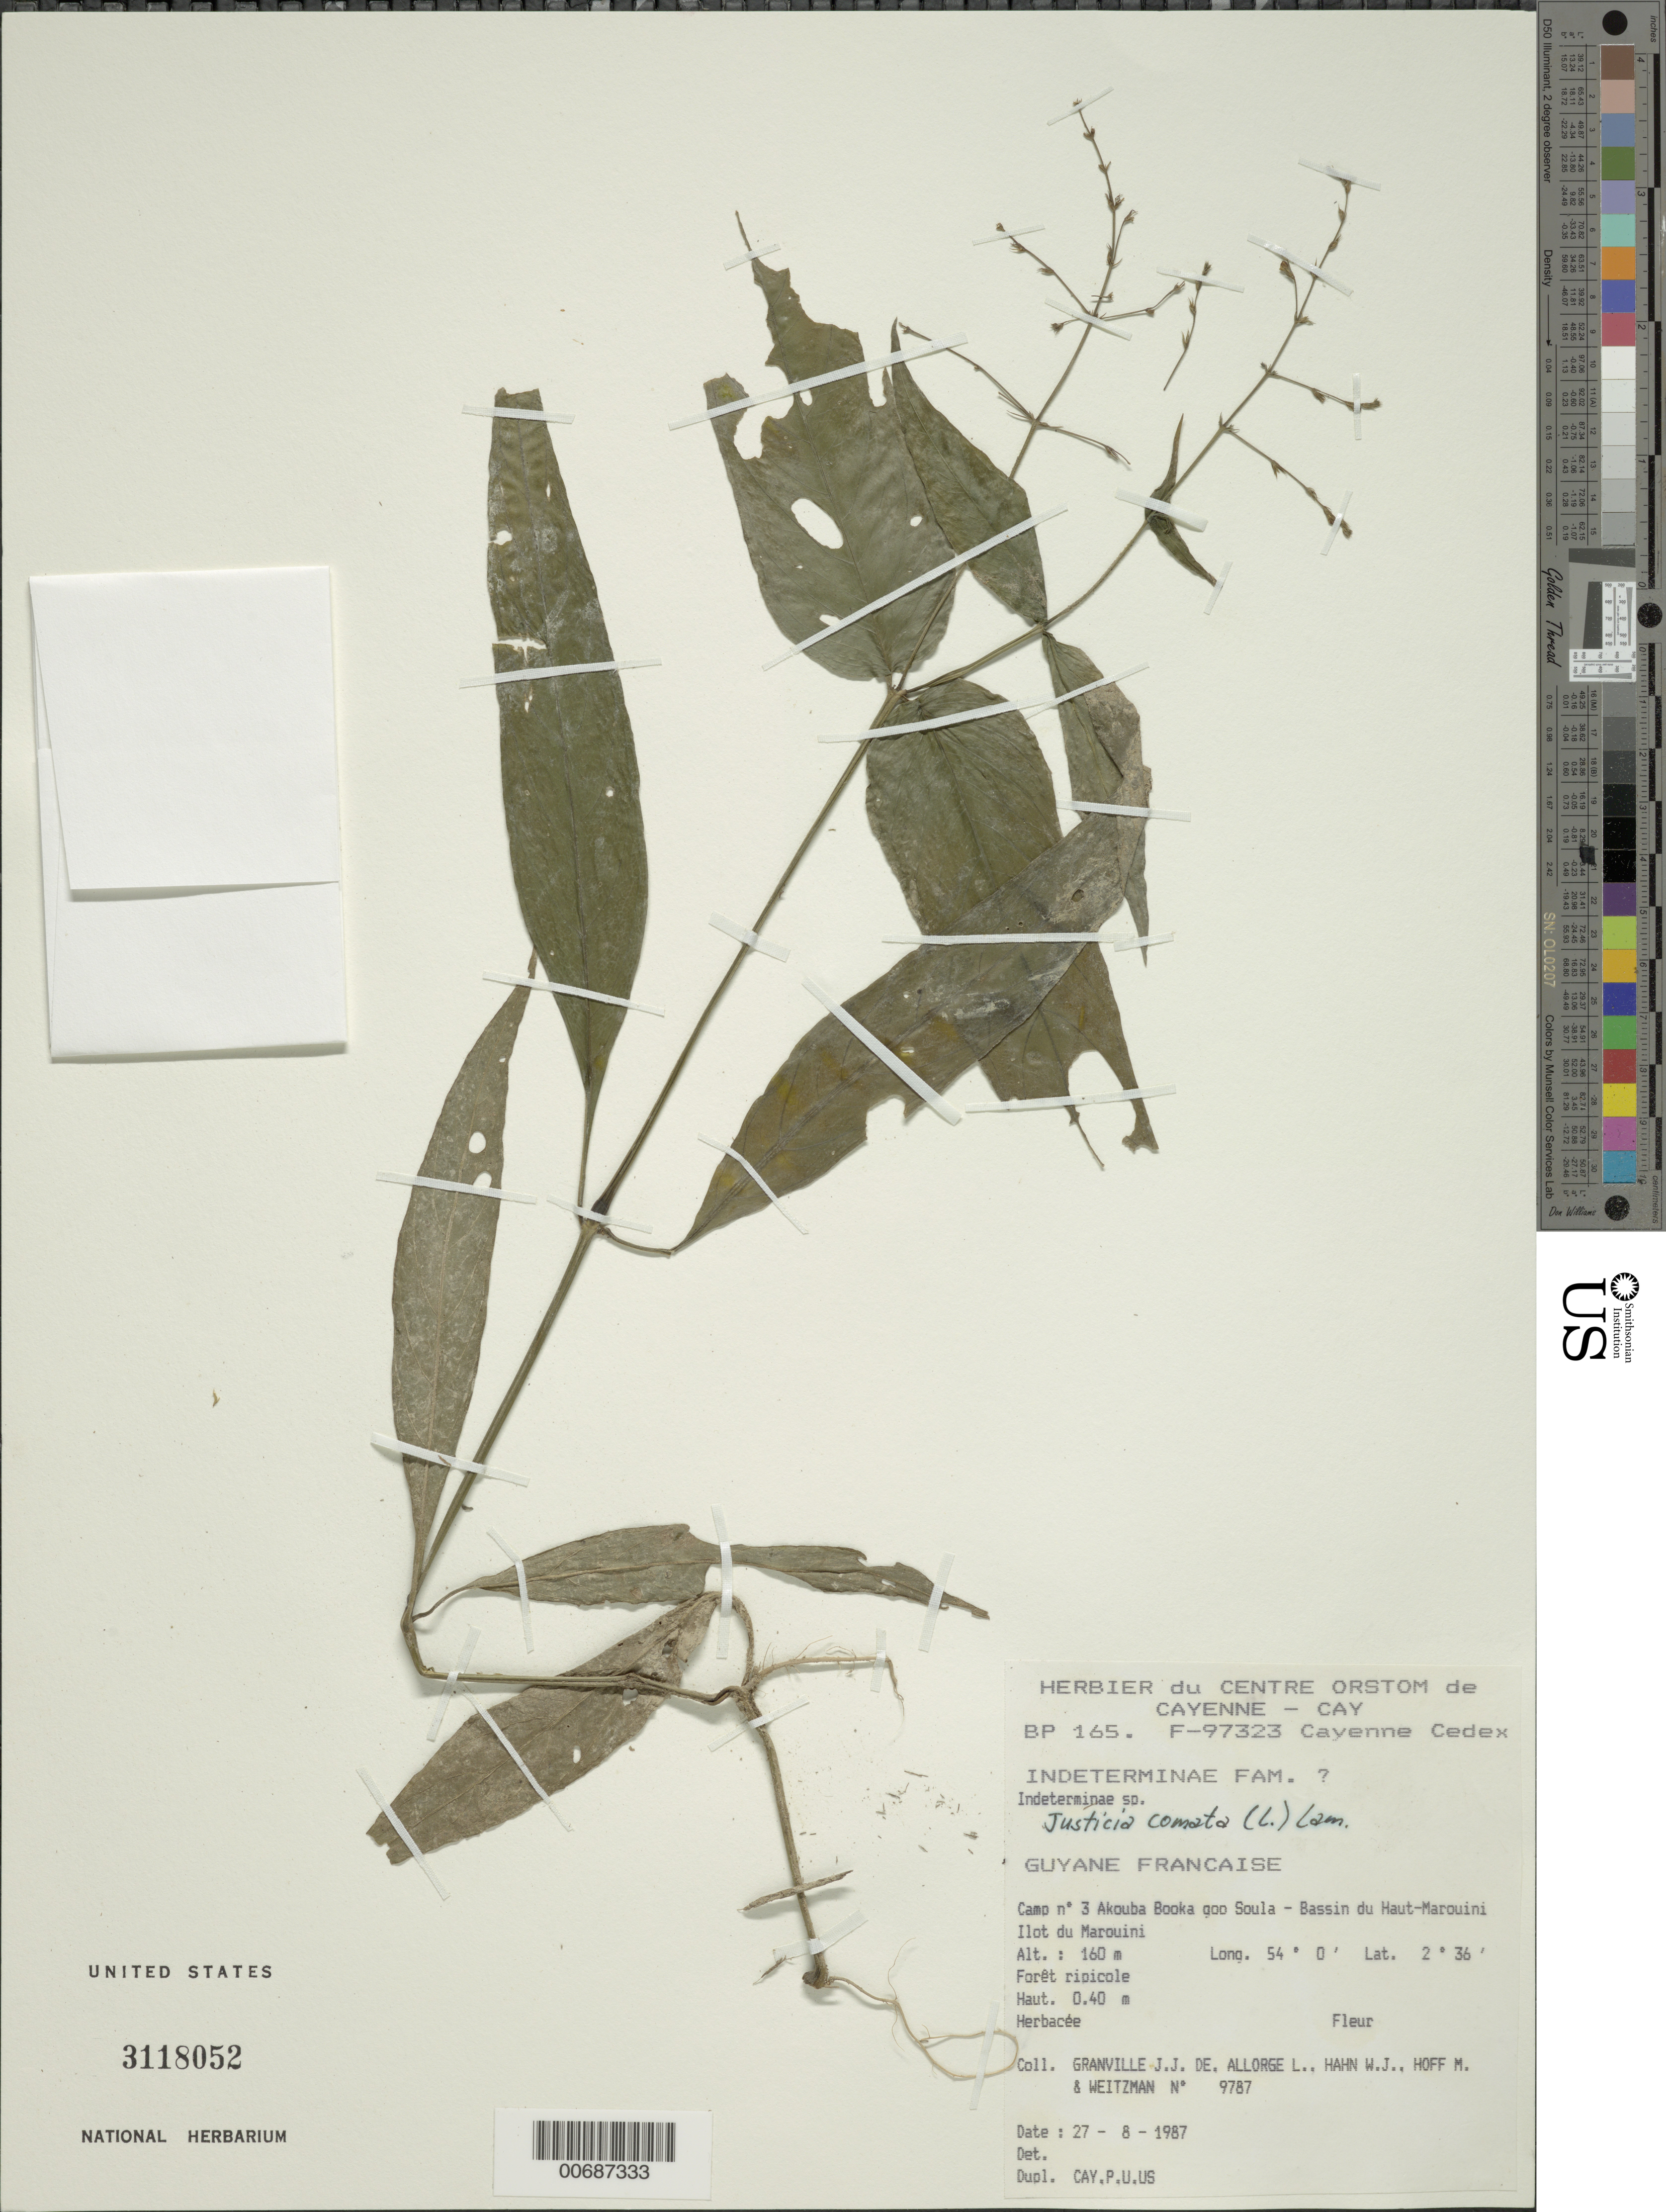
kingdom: Plantae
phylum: Tracheophyta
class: Magnoliopsida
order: Lamiales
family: Acanthaceae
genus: Justicia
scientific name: Justicia comata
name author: (L.) Lam.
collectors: J.-J. de Granville, L. Allorge, W. J. Hahn, M. Hoff & A. L. Weitzman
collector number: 9787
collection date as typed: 27-Aug-87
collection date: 1987-08-27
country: French Guiana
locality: Akouba Booka goo Soula, Camp #3, Bassin du Haut Marouini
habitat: Forêt ripicole; Au bord de l'eau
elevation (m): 160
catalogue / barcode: US 3118052